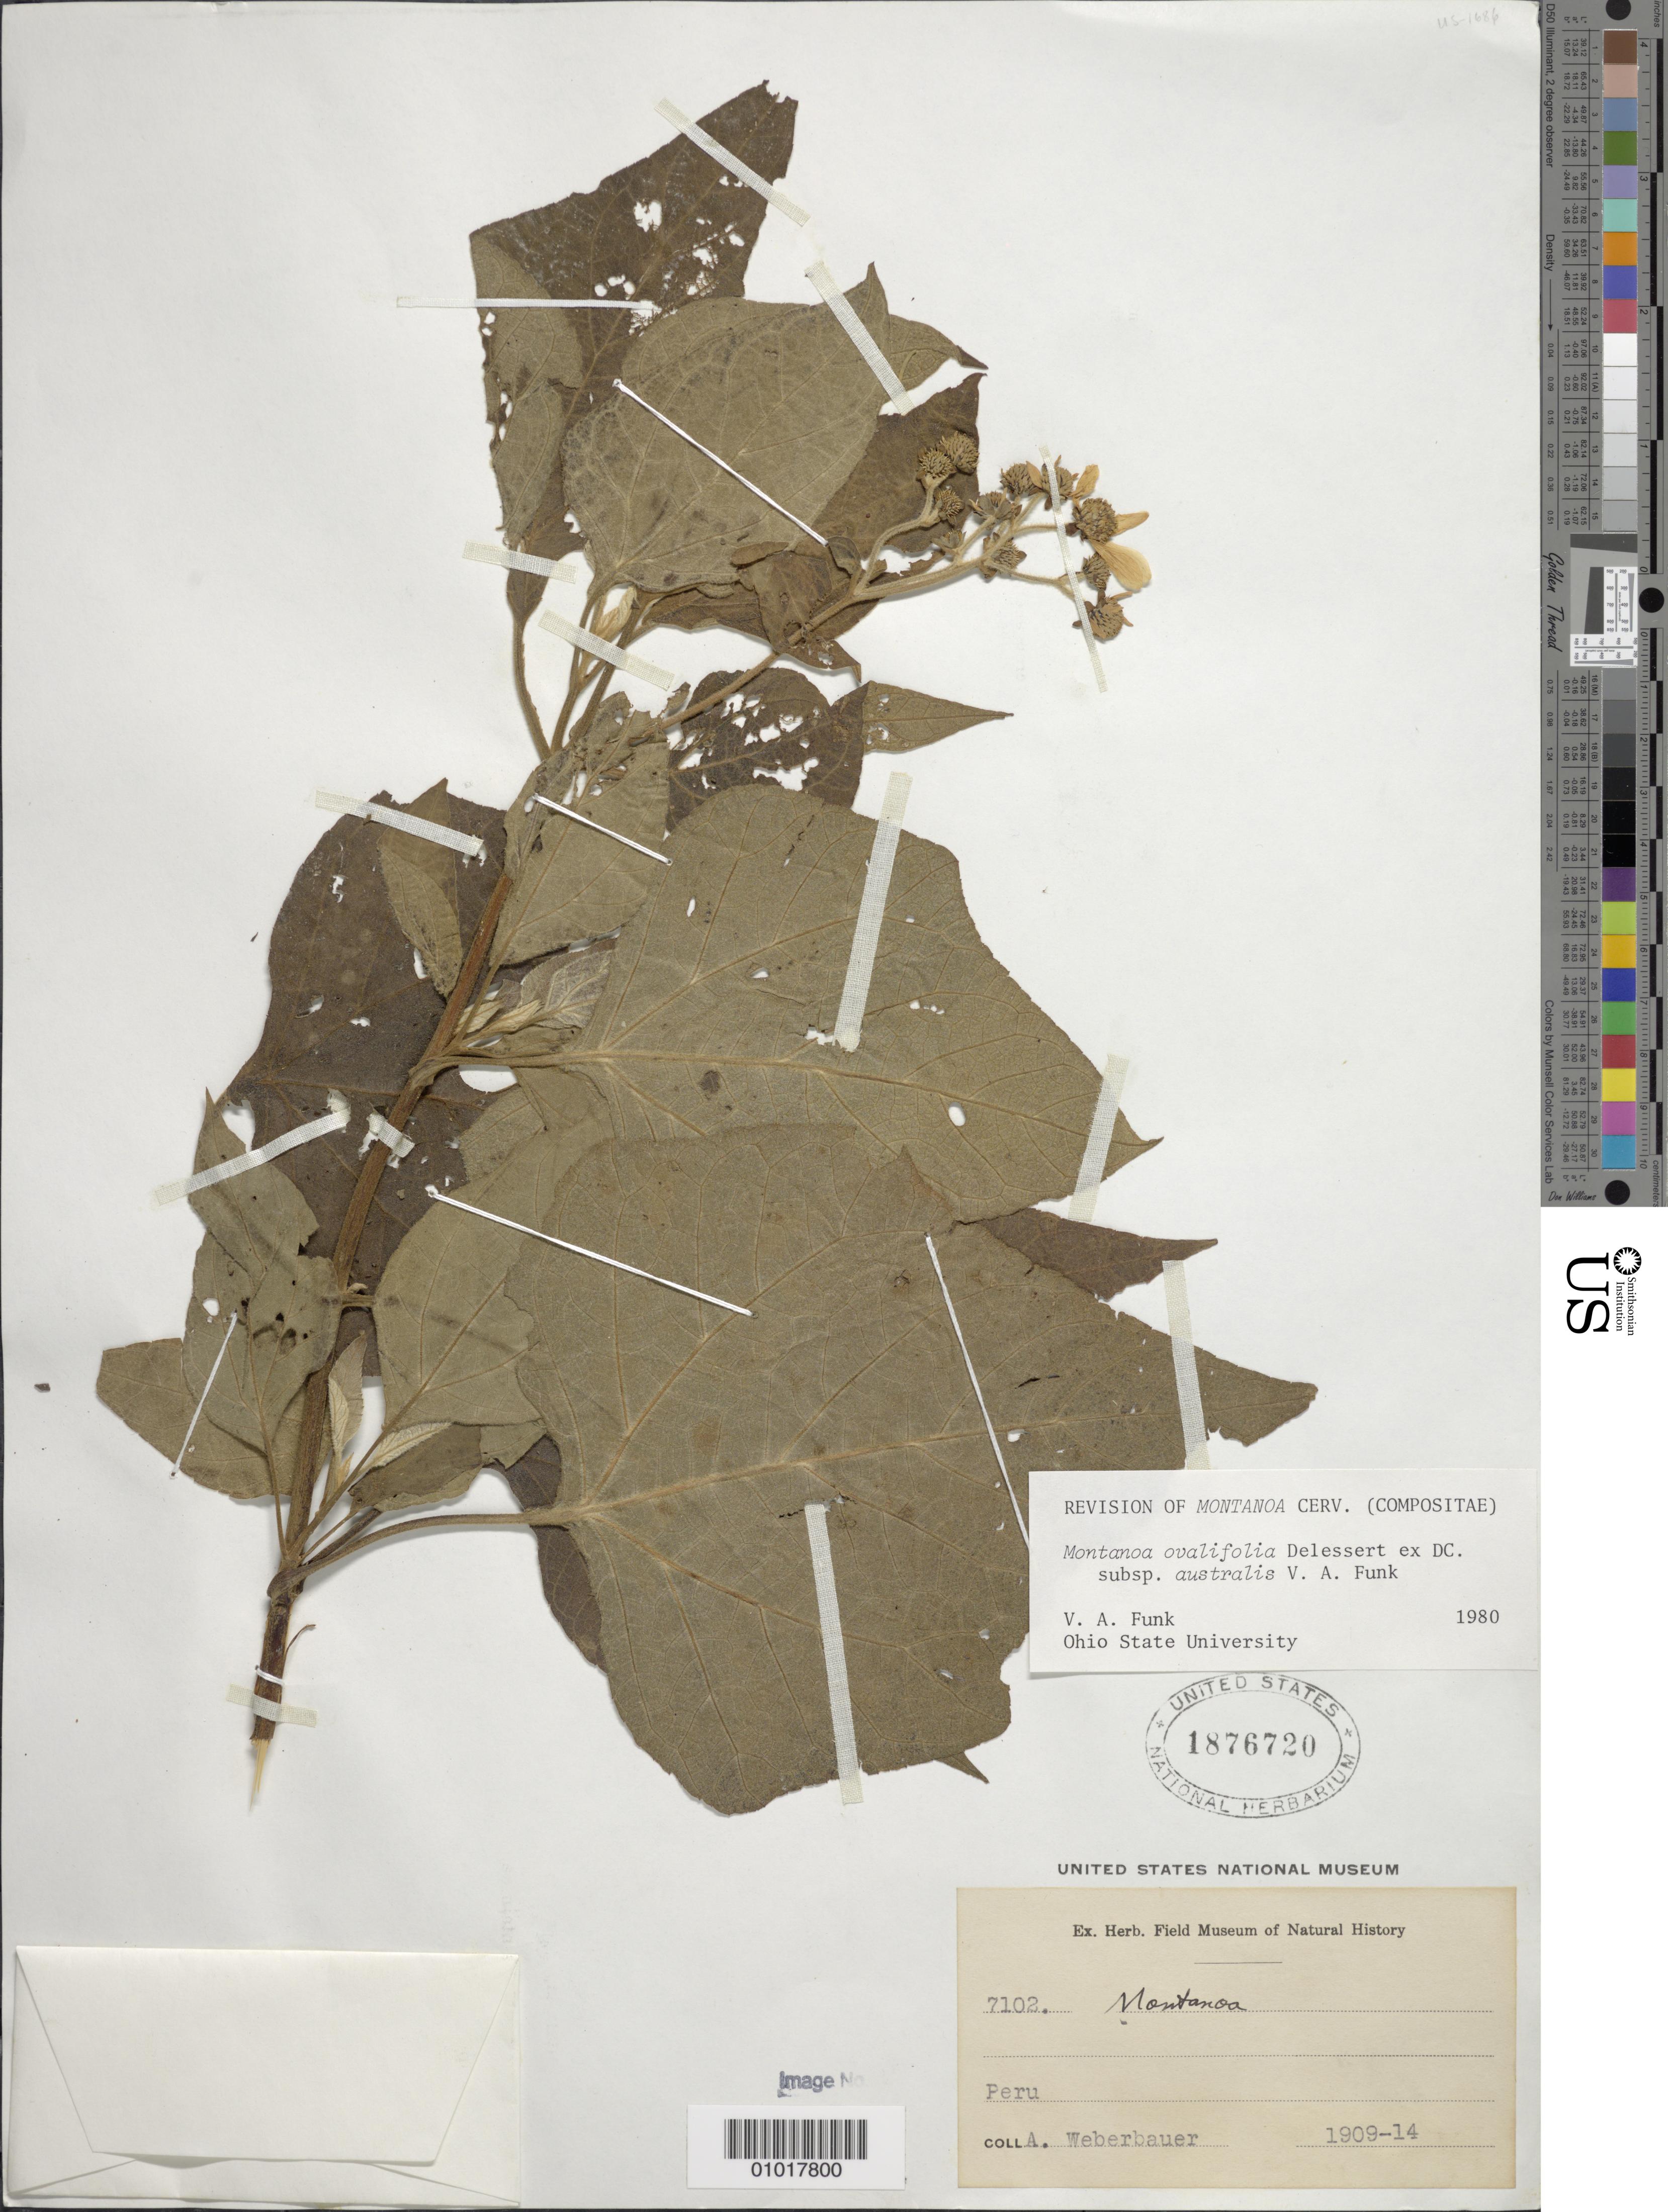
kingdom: Plantae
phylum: Tracheophyta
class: Magnoliopsida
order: Asterales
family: Asteraceae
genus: Montanoa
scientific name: Montanoa ovalifolia subsp. australis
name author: V.A. Funk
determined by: Funk, Vicki A., (BOT), Smithsonian Institution - National Museum of Natural History (UNITED STATES)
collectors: A. Weberbauer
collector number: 7102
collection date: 1909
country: Peru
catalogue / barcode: US 1876720